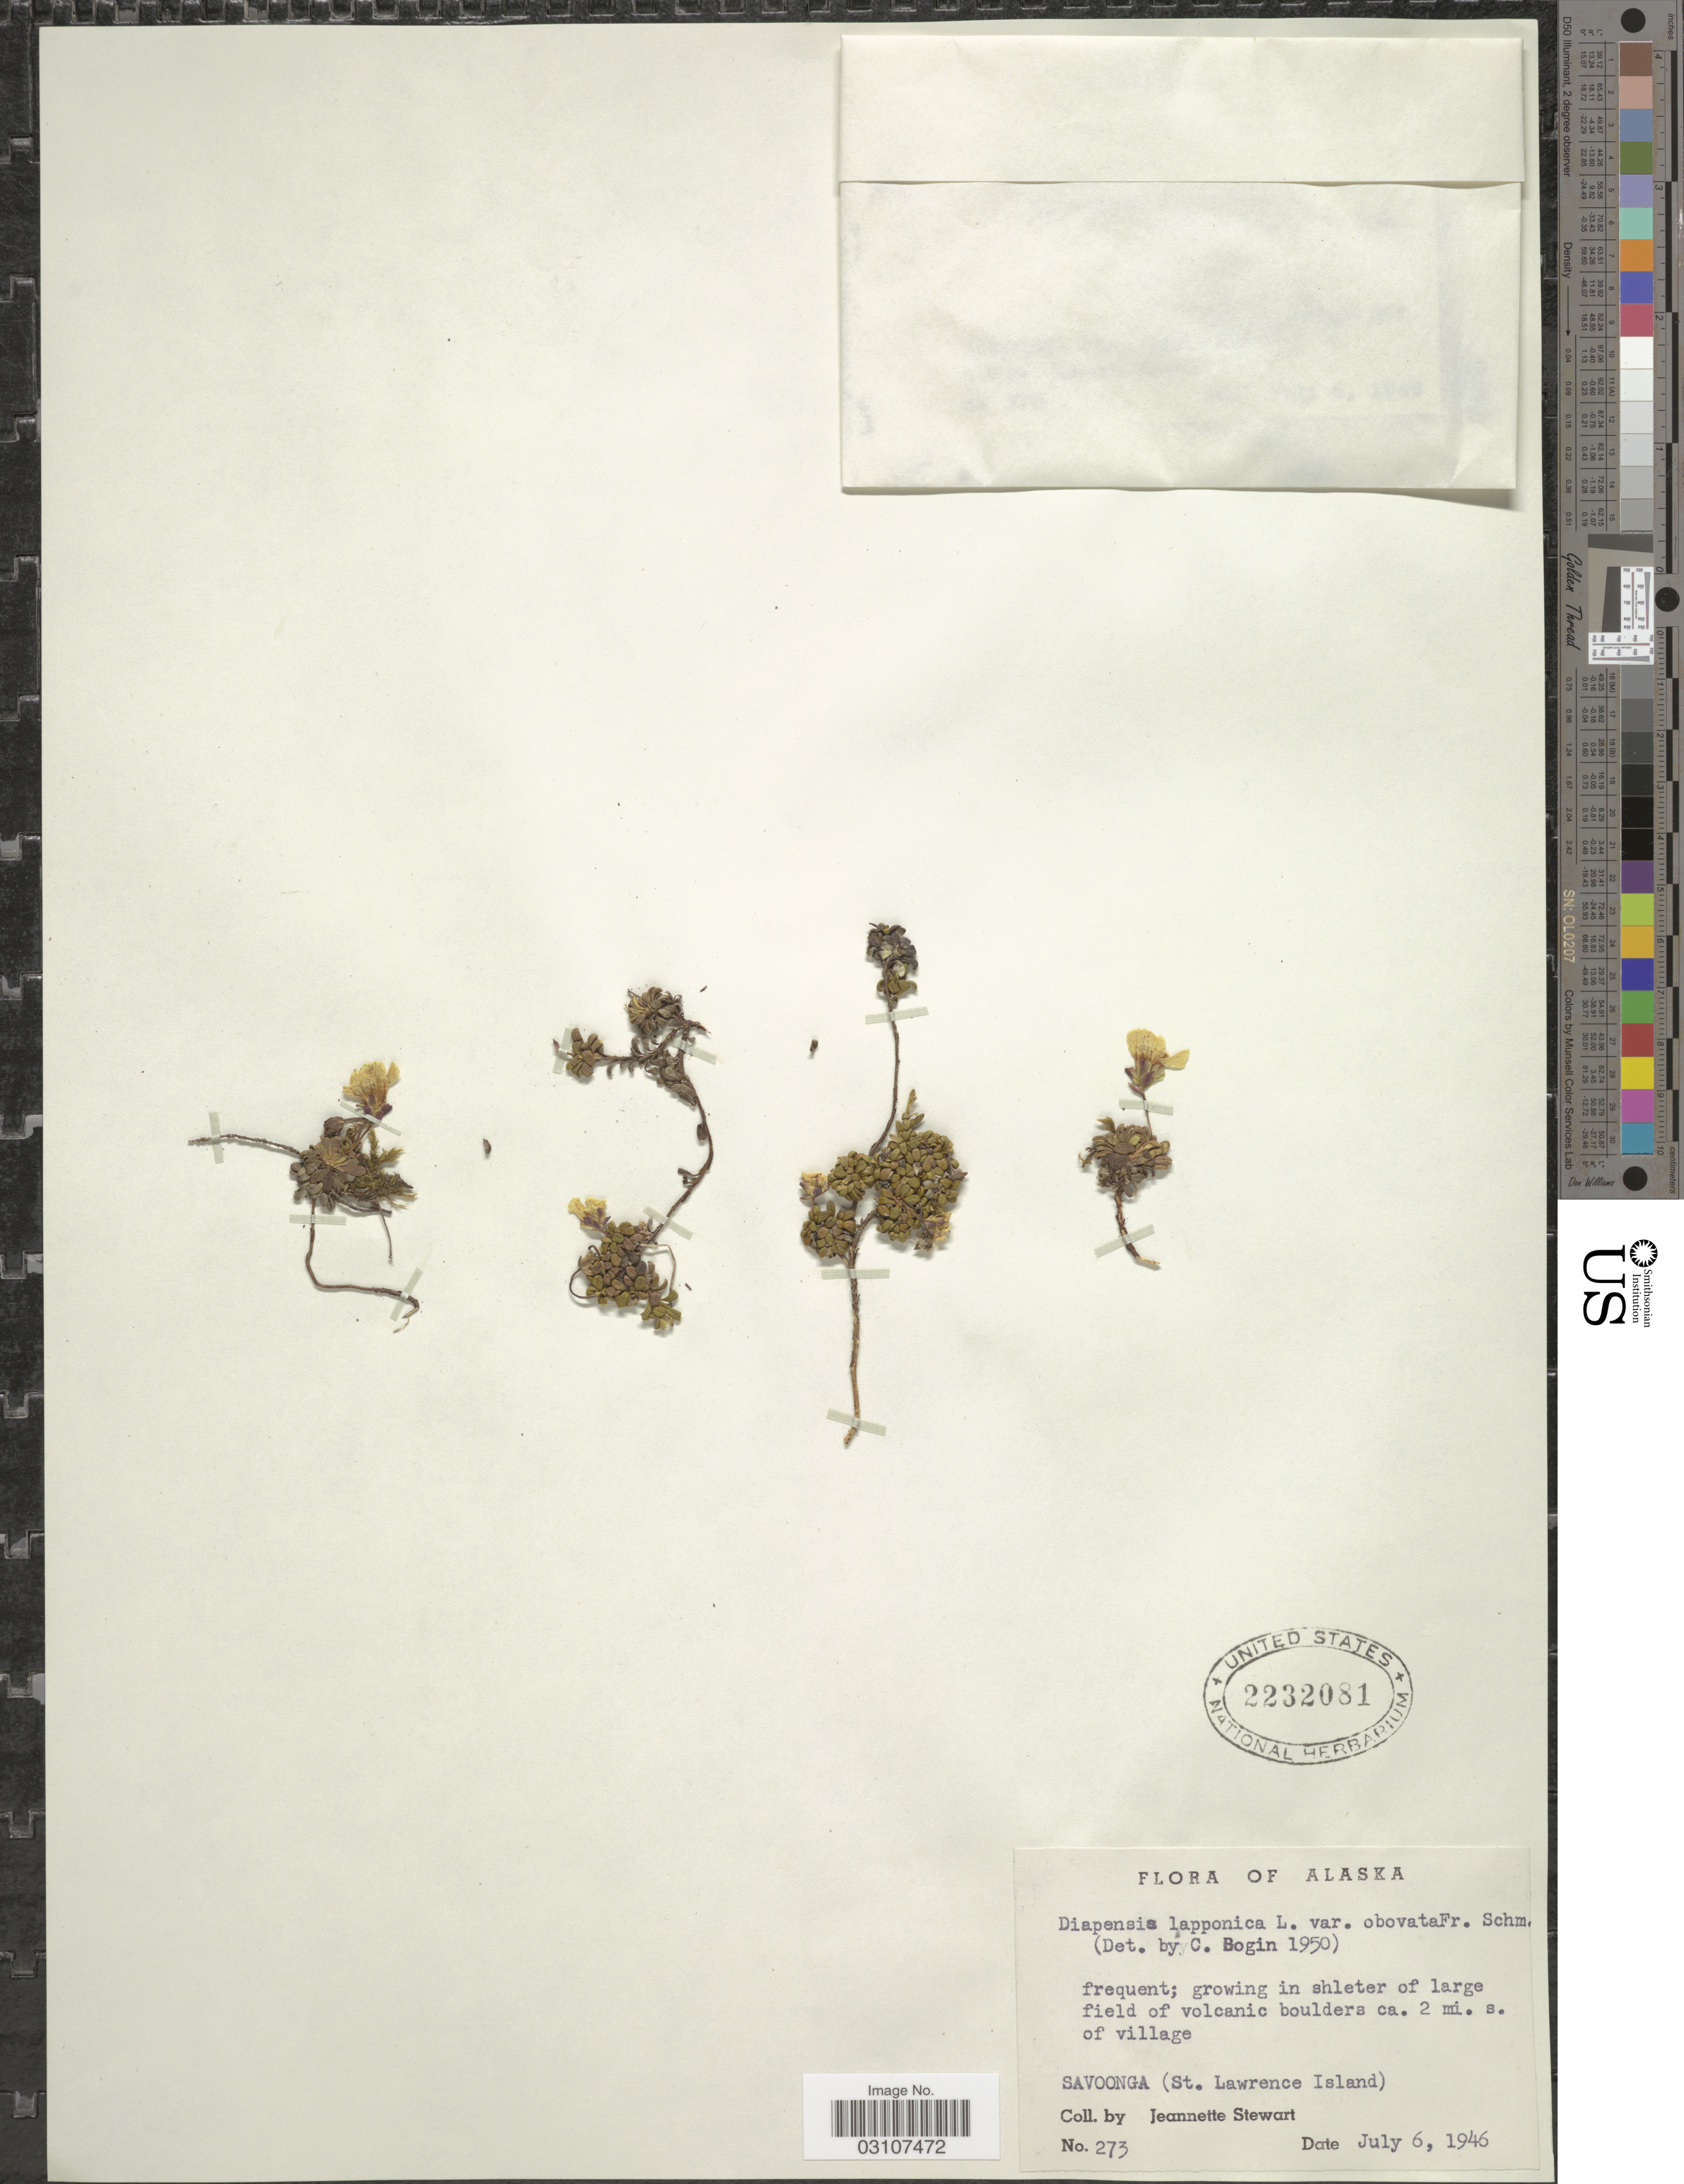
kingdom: Plantae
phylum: Tracheophyta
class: Magnoliopsida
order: Ericales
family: Diapensiaceae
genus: Diapensia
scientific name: Diapensia lapponica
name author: L.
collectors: J. Stewart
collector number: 273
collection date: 1946-07-06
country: United States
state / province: Alaska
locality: Growing in shleter of large field of volcanic boulders ca. 2 mi. s. of village. Savoonga (St. Lawrence Island).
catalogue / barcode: US 2232081